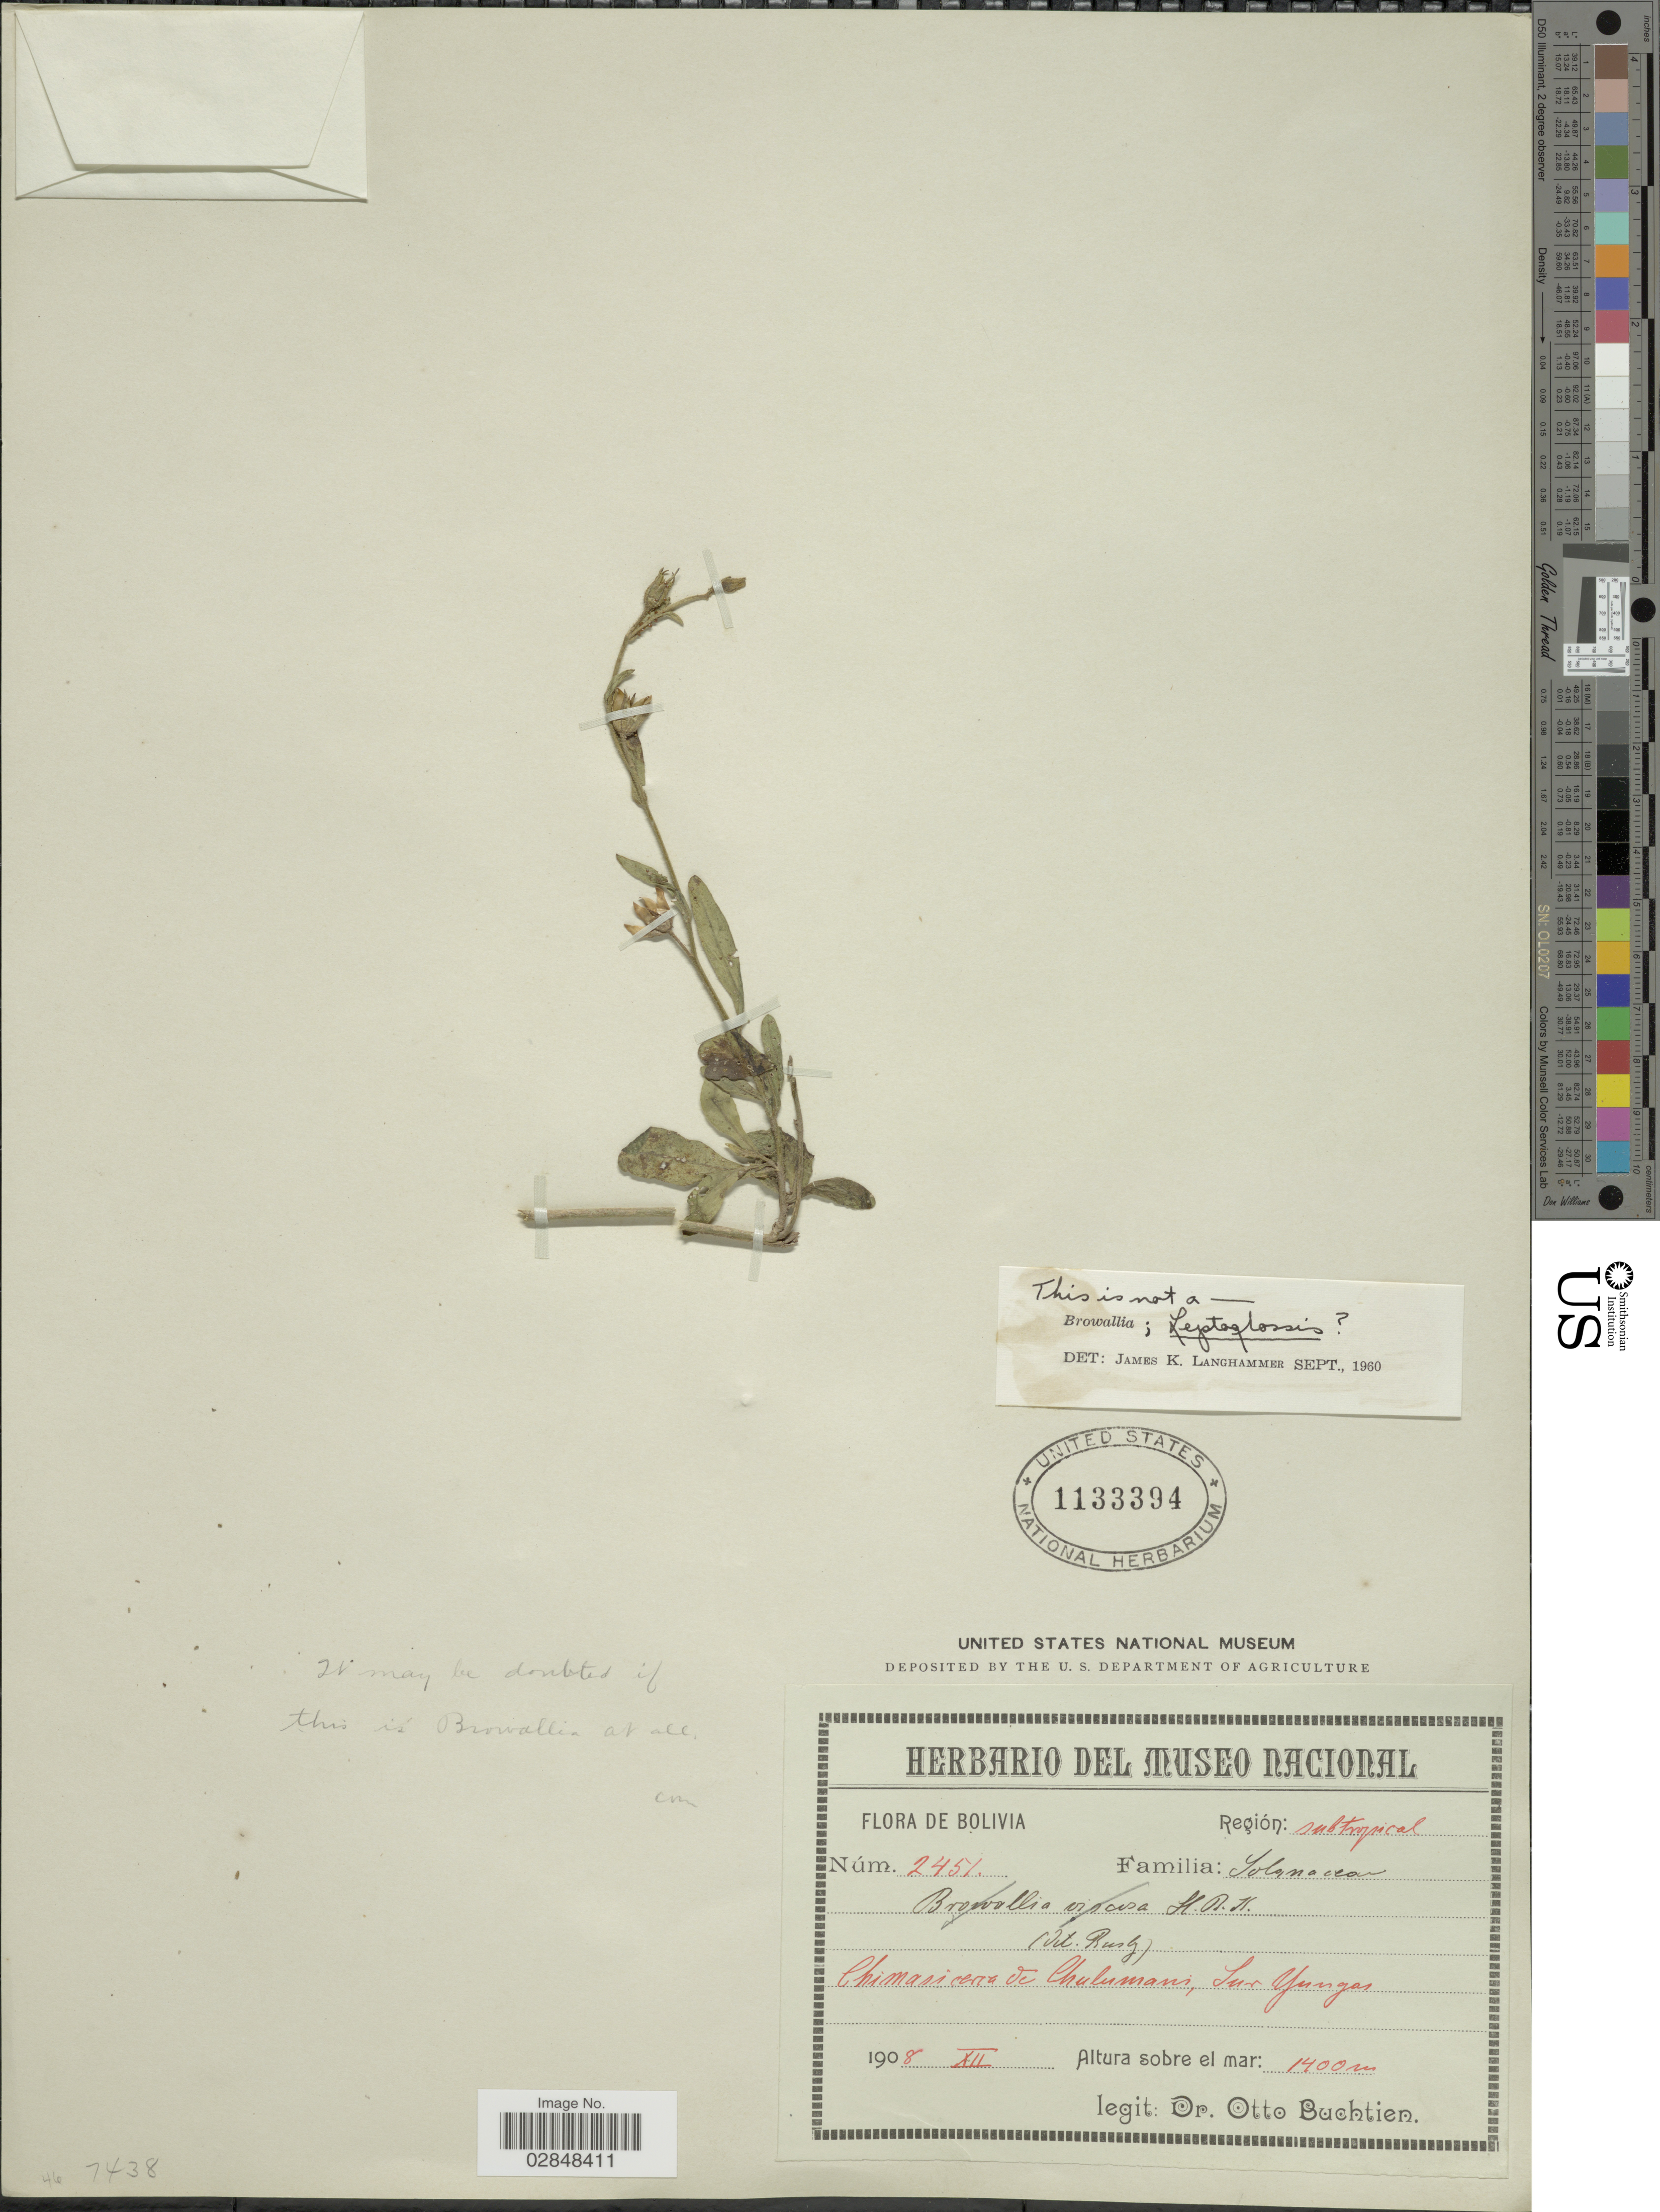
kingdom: Plantae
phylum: Tracheophyta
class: Magnoliopsida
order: Solanales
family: Solanaceae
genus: Nierembergia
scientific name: Nierembergia sp.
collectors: O. Buchtien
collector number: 2451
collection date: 1908-12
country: Bolivia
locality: Chimasicena de Chulumani, Sur Yungas.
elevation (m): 1400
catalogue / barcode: US 1133394